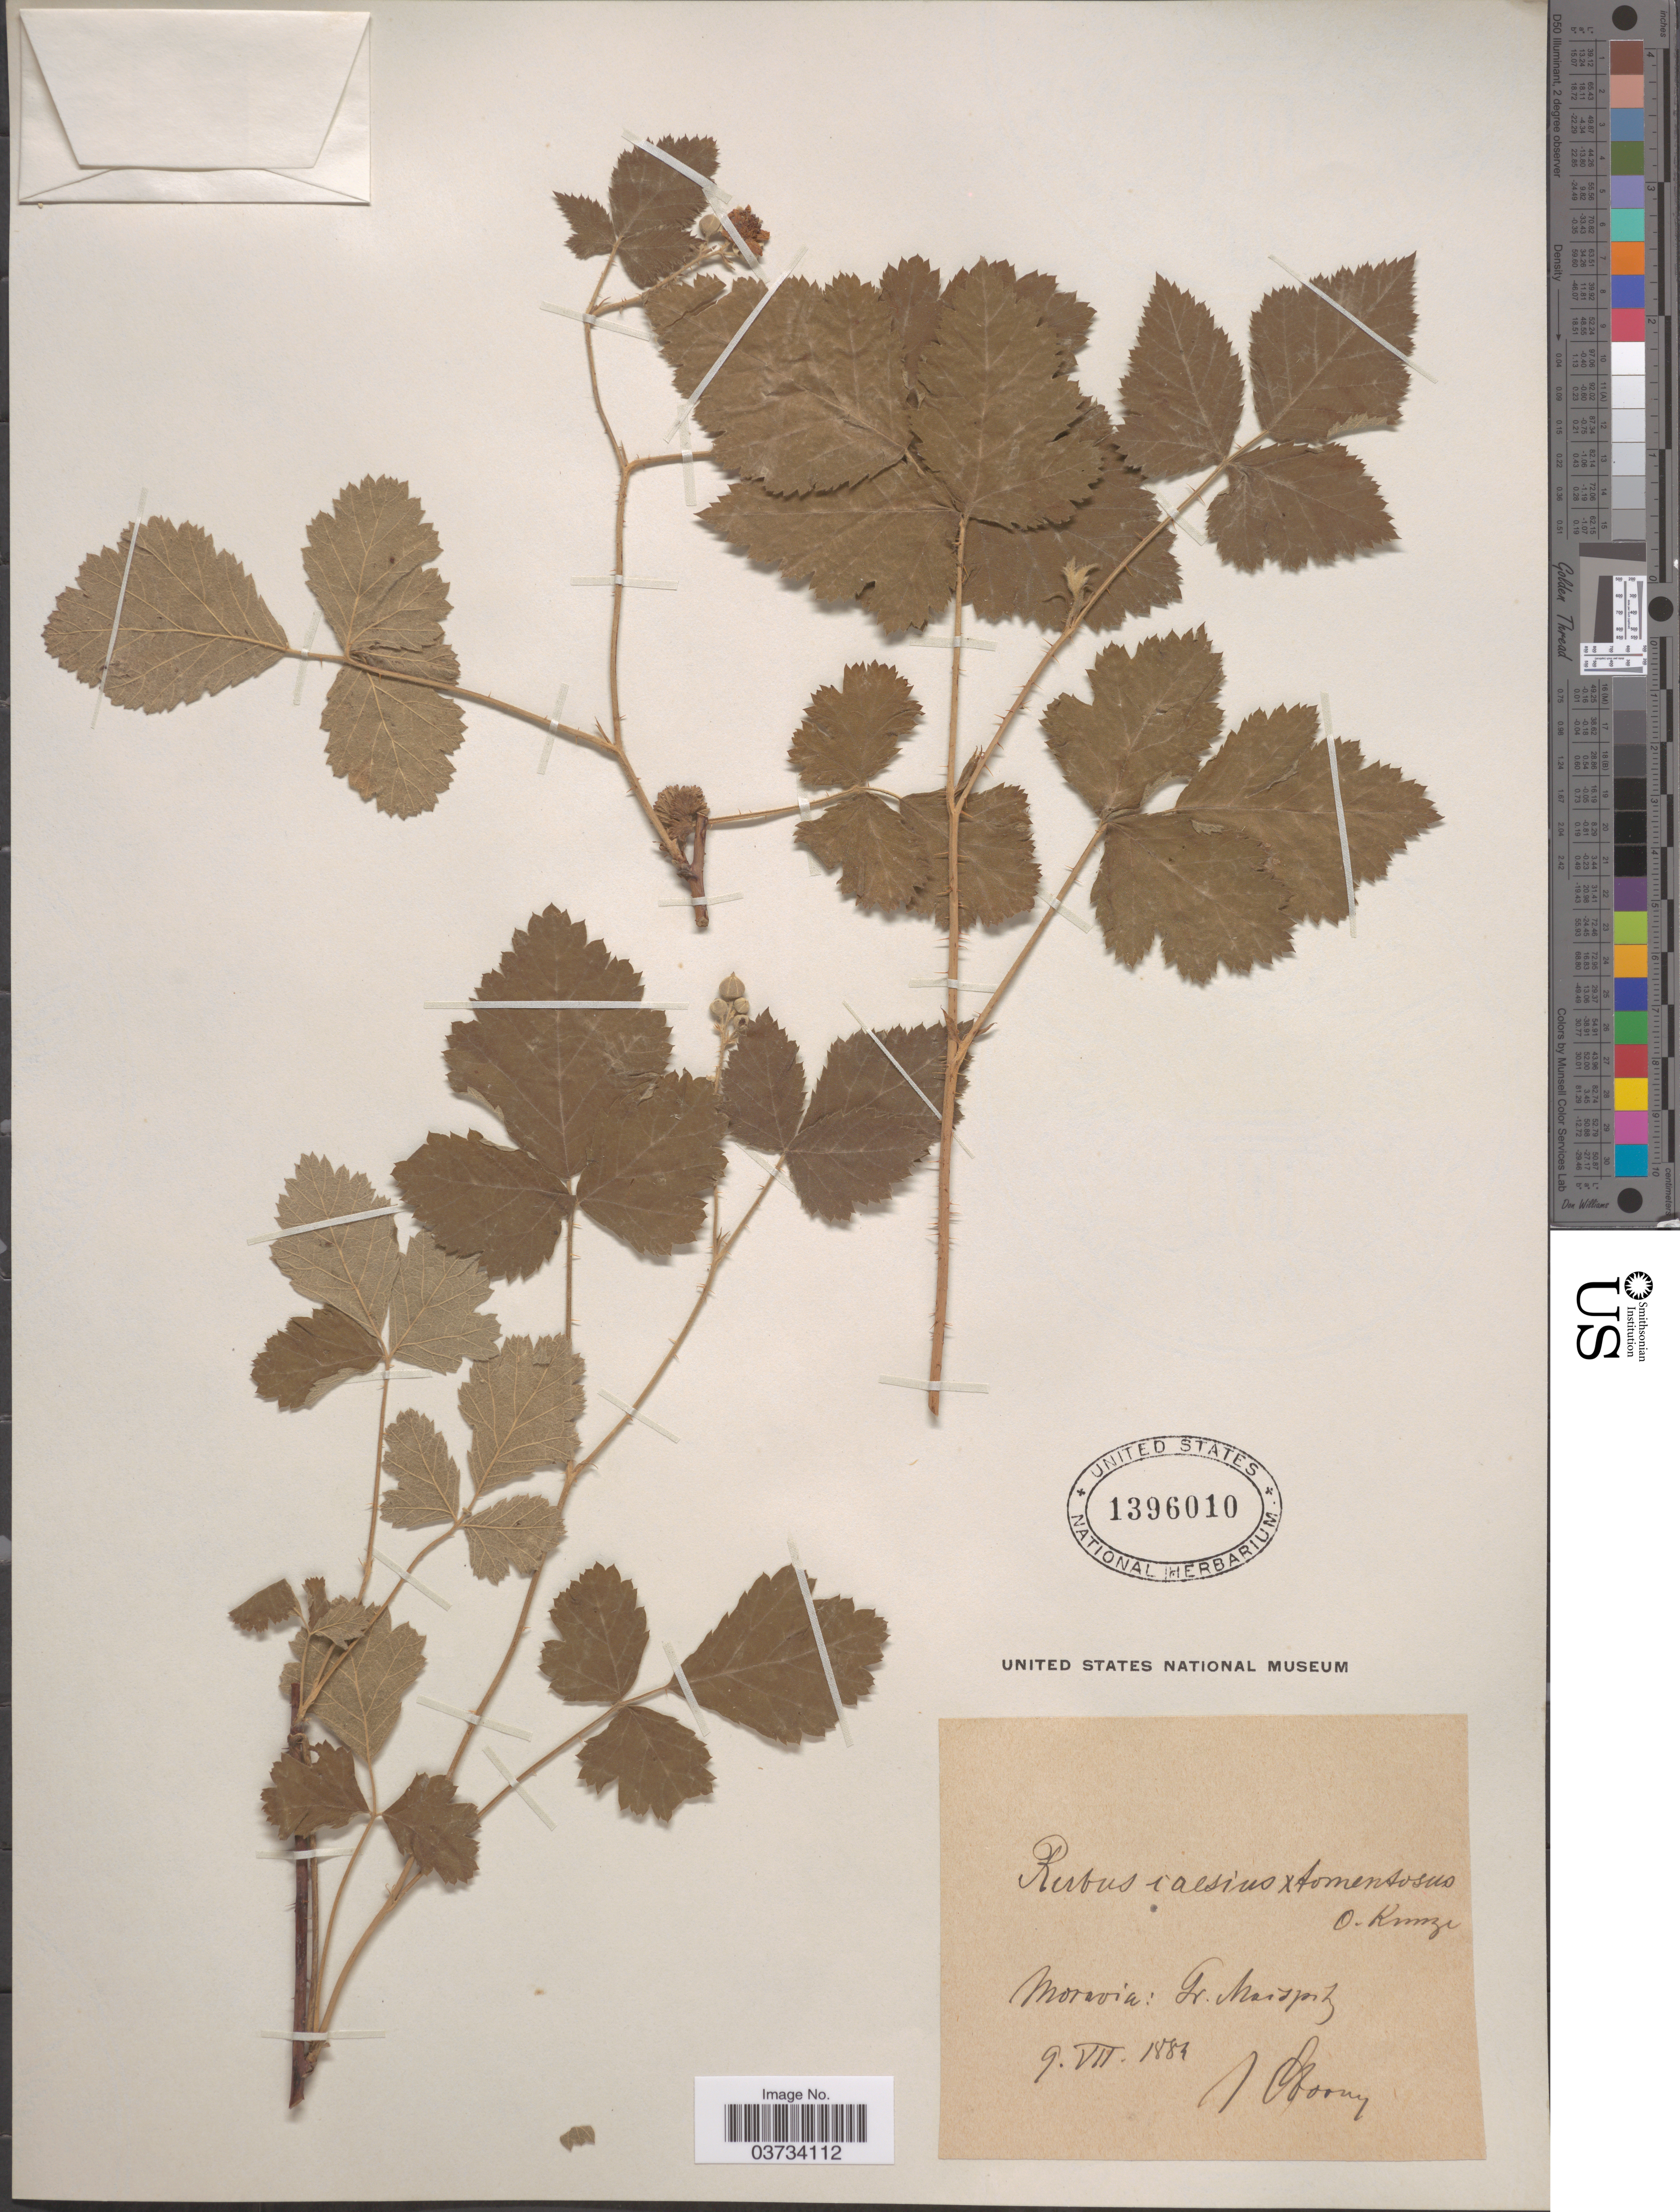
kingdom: Plantae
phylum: Tracheophyta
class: Magnoliopsida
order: Rosales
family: Rosaceae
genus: Rubus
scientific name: Rubus caesius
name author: L.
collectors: J. Boony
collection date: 1884-07-09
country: Czechia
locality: Moravia: Fr. Mardpitz [interpreted].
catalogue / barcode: US 1396010